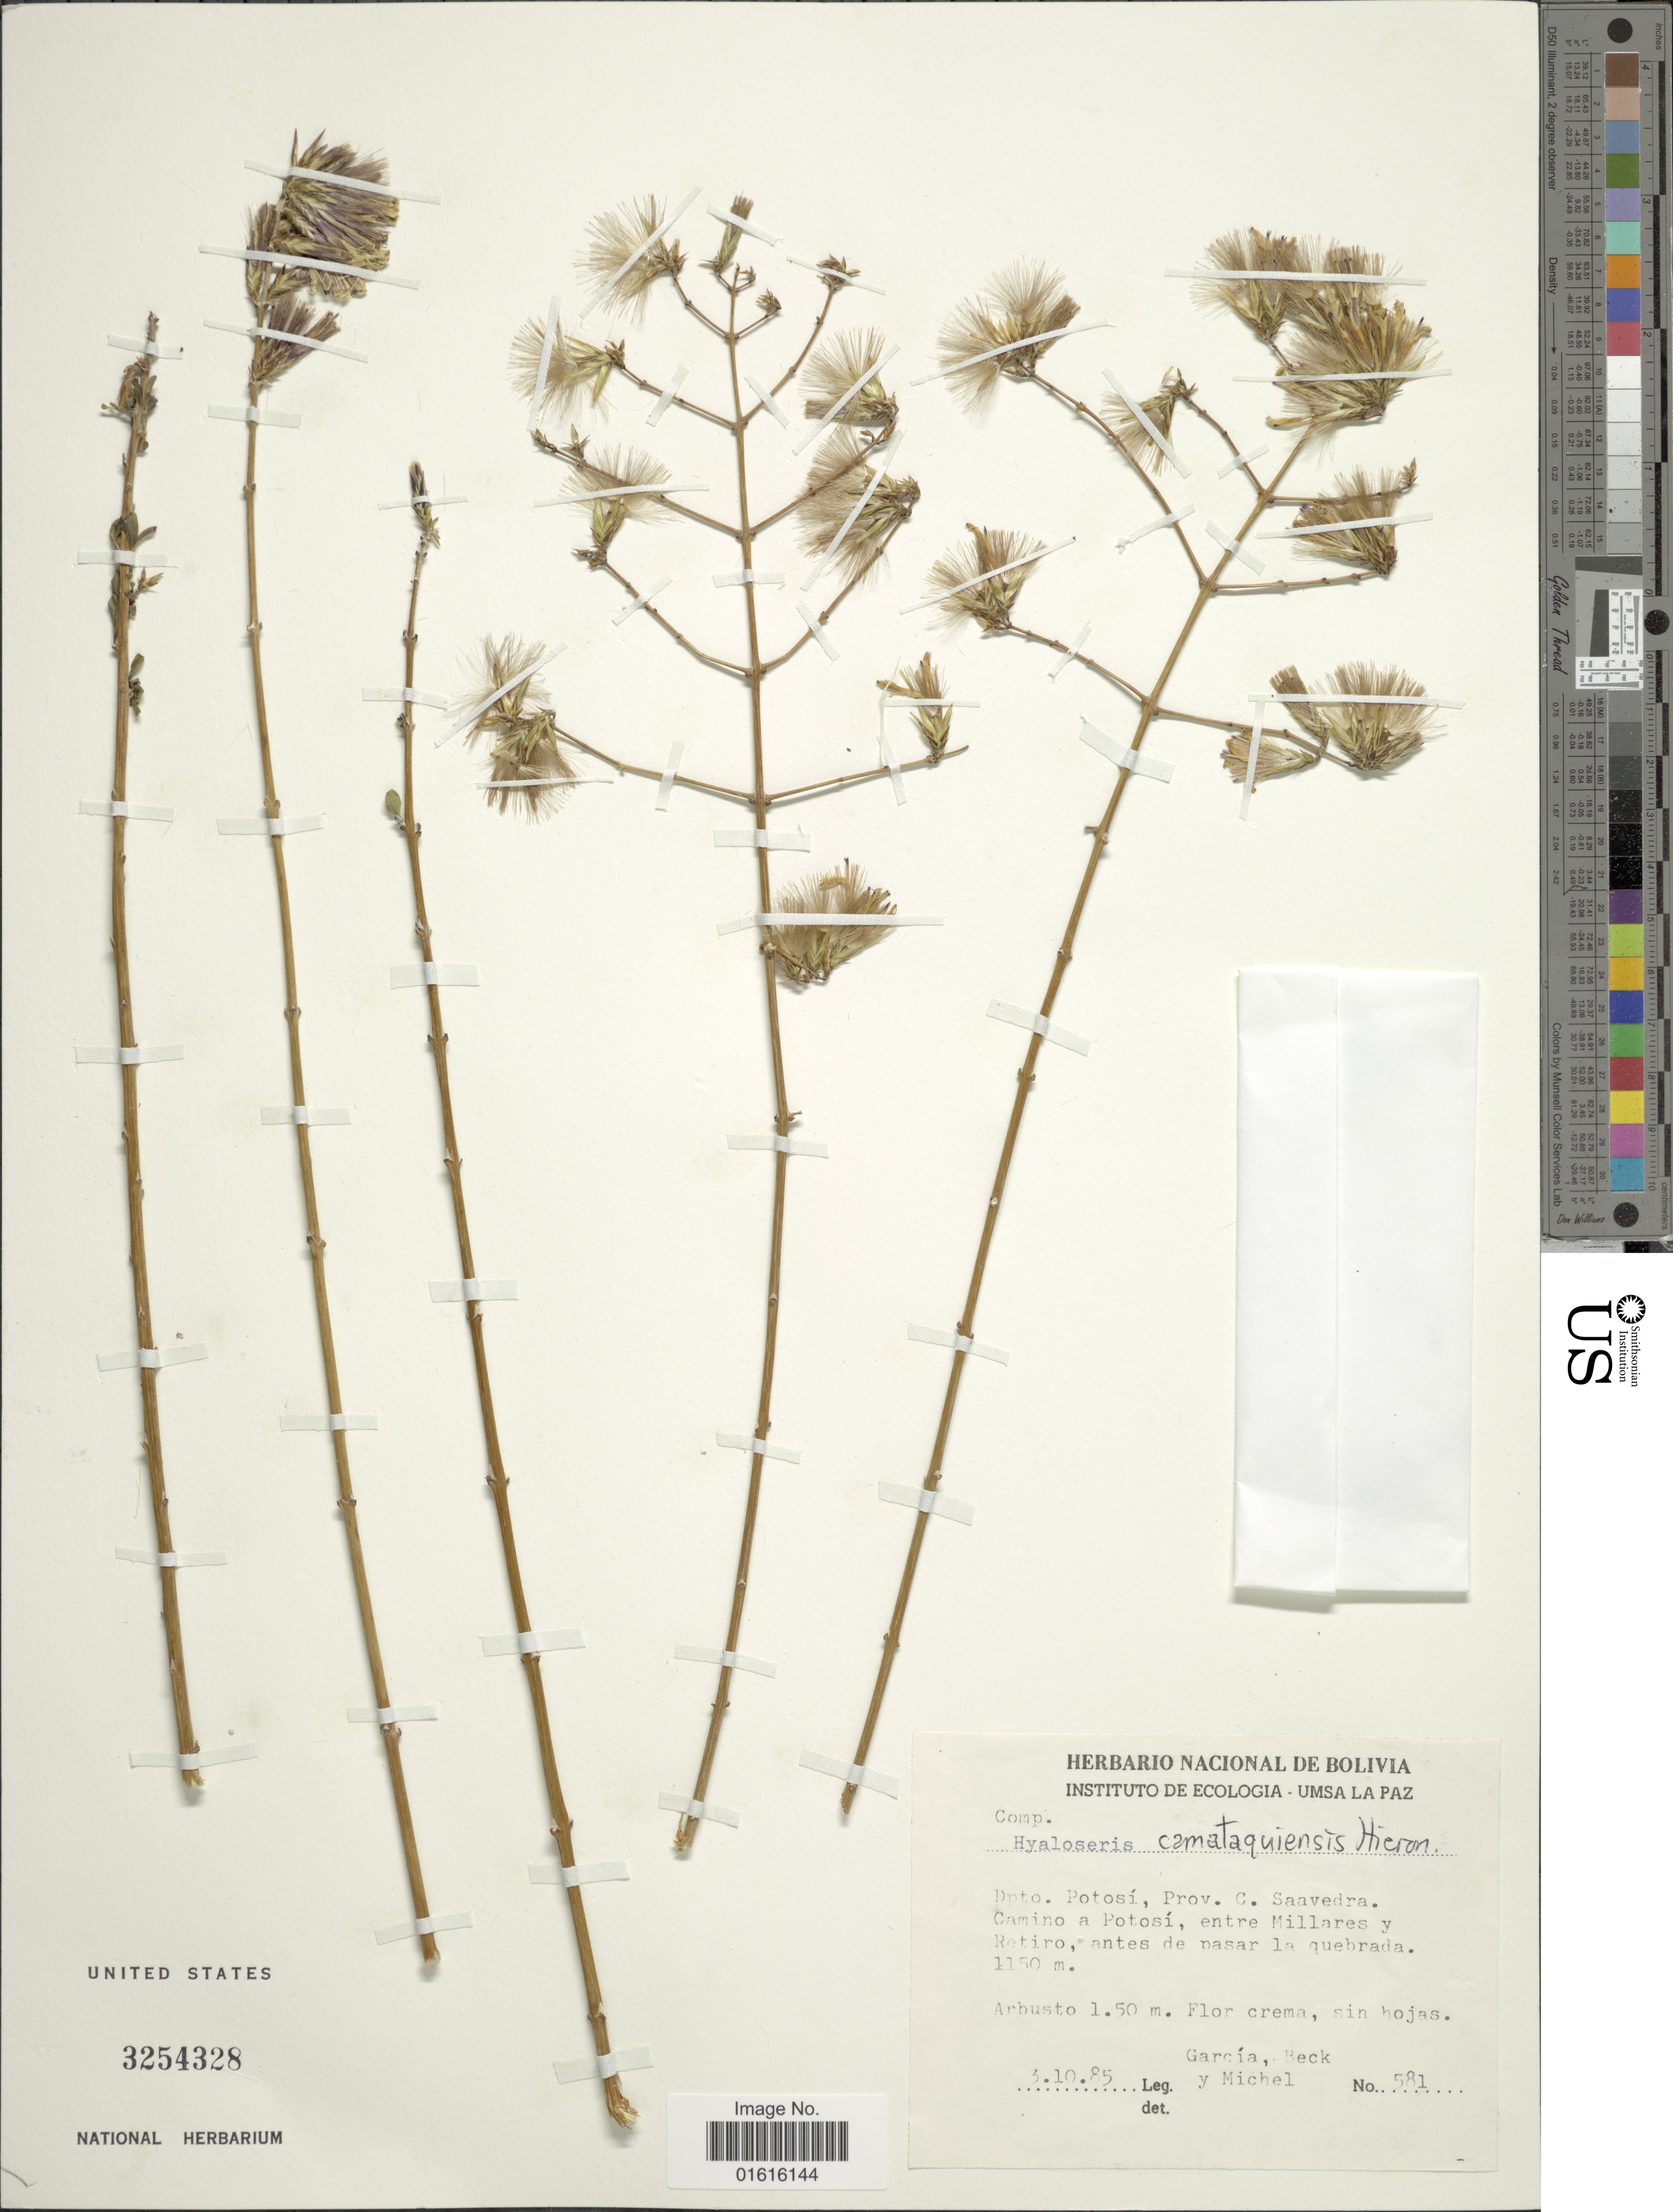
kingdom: Plantae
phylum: Tracheophyta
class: Magnoliopsida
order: Asterales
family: Asteraceae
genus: Hyaloseris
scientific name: Hyaloseris catamaquiensis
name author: Hieron. in Fiebrig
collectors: H. Garcia, -- Beck & -. Michel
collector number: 581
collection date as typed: Transcribed d/m/y: 3/10/85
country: Bolivia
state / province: Potosi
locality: Prov. C. Saavedra. Camino a Potosi, entre Millares y Retiro, antes de pasar la quebrada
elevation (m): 1150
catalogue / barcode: US 3254328